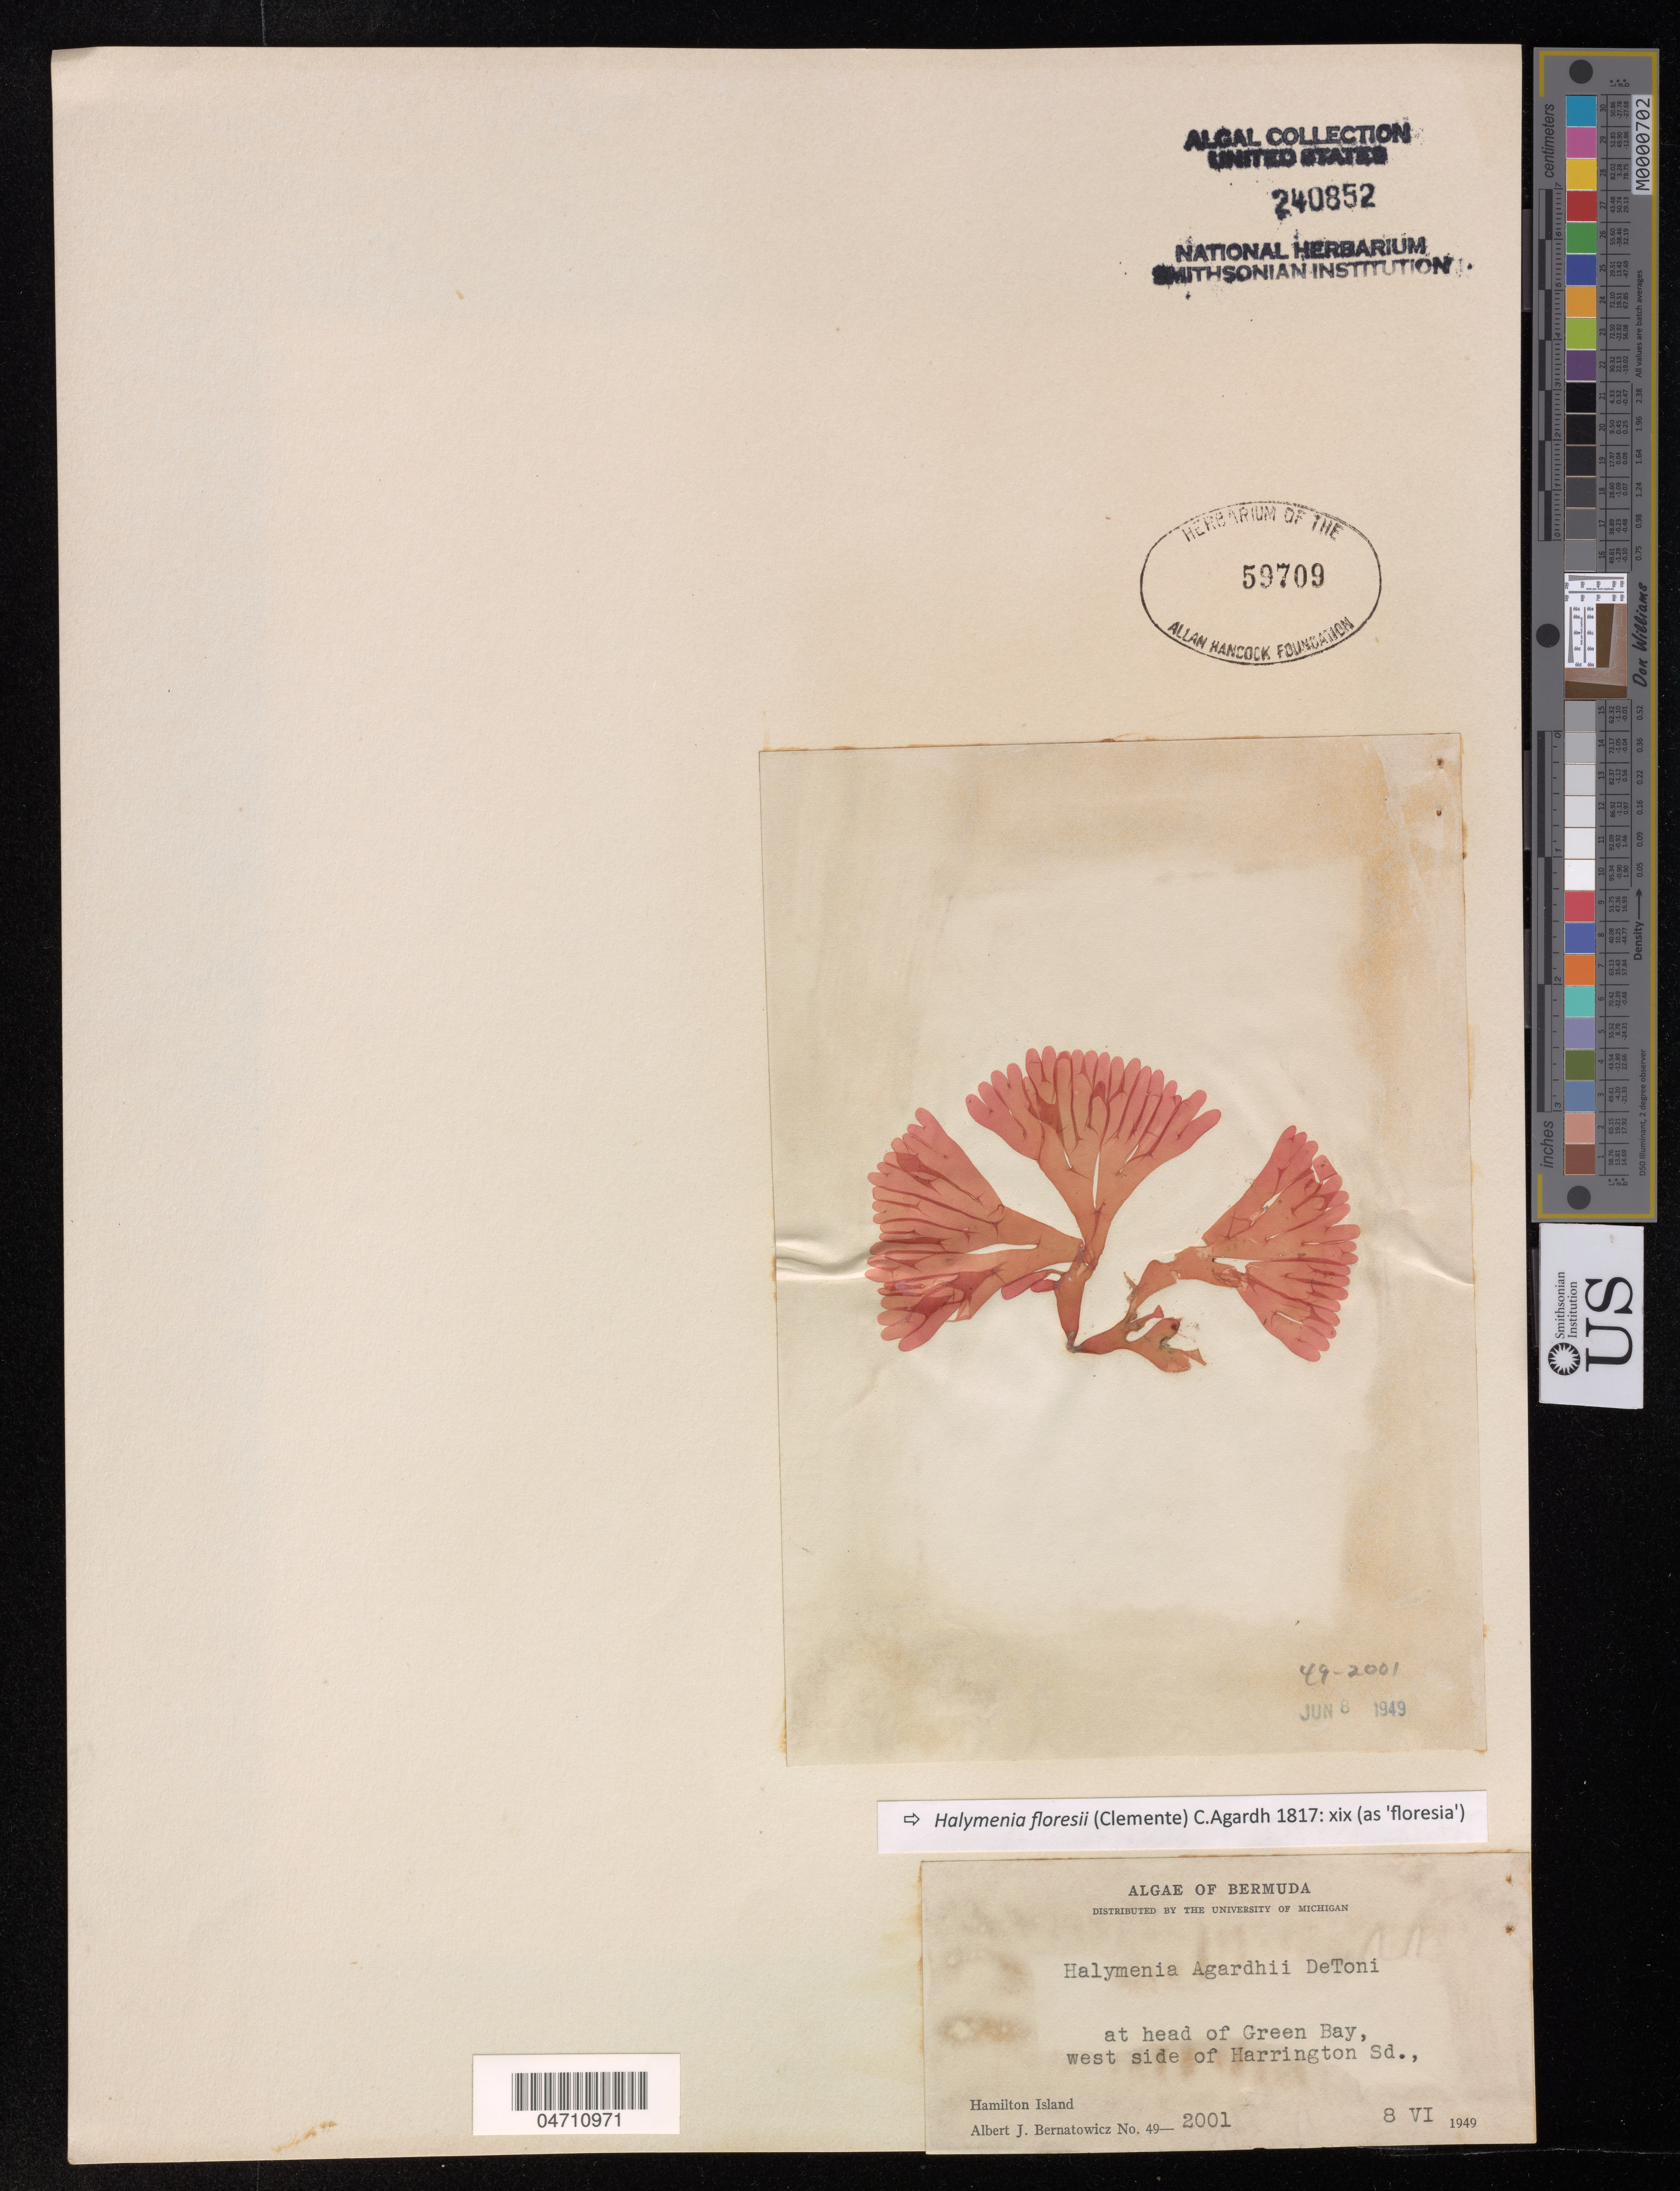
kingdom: Plantae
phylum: Rhodophyta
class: Florideophyceae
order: Halymeniales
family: Halymeniaceae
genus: Halymenia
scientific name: Halymenia floresii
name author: (Clemente) C. Agardh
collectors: A. Bernatowicz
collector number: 2001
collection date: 1949-06-08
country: Bermuda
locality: Green Bay, west side of Harrington Sd.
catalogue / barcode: US 240852